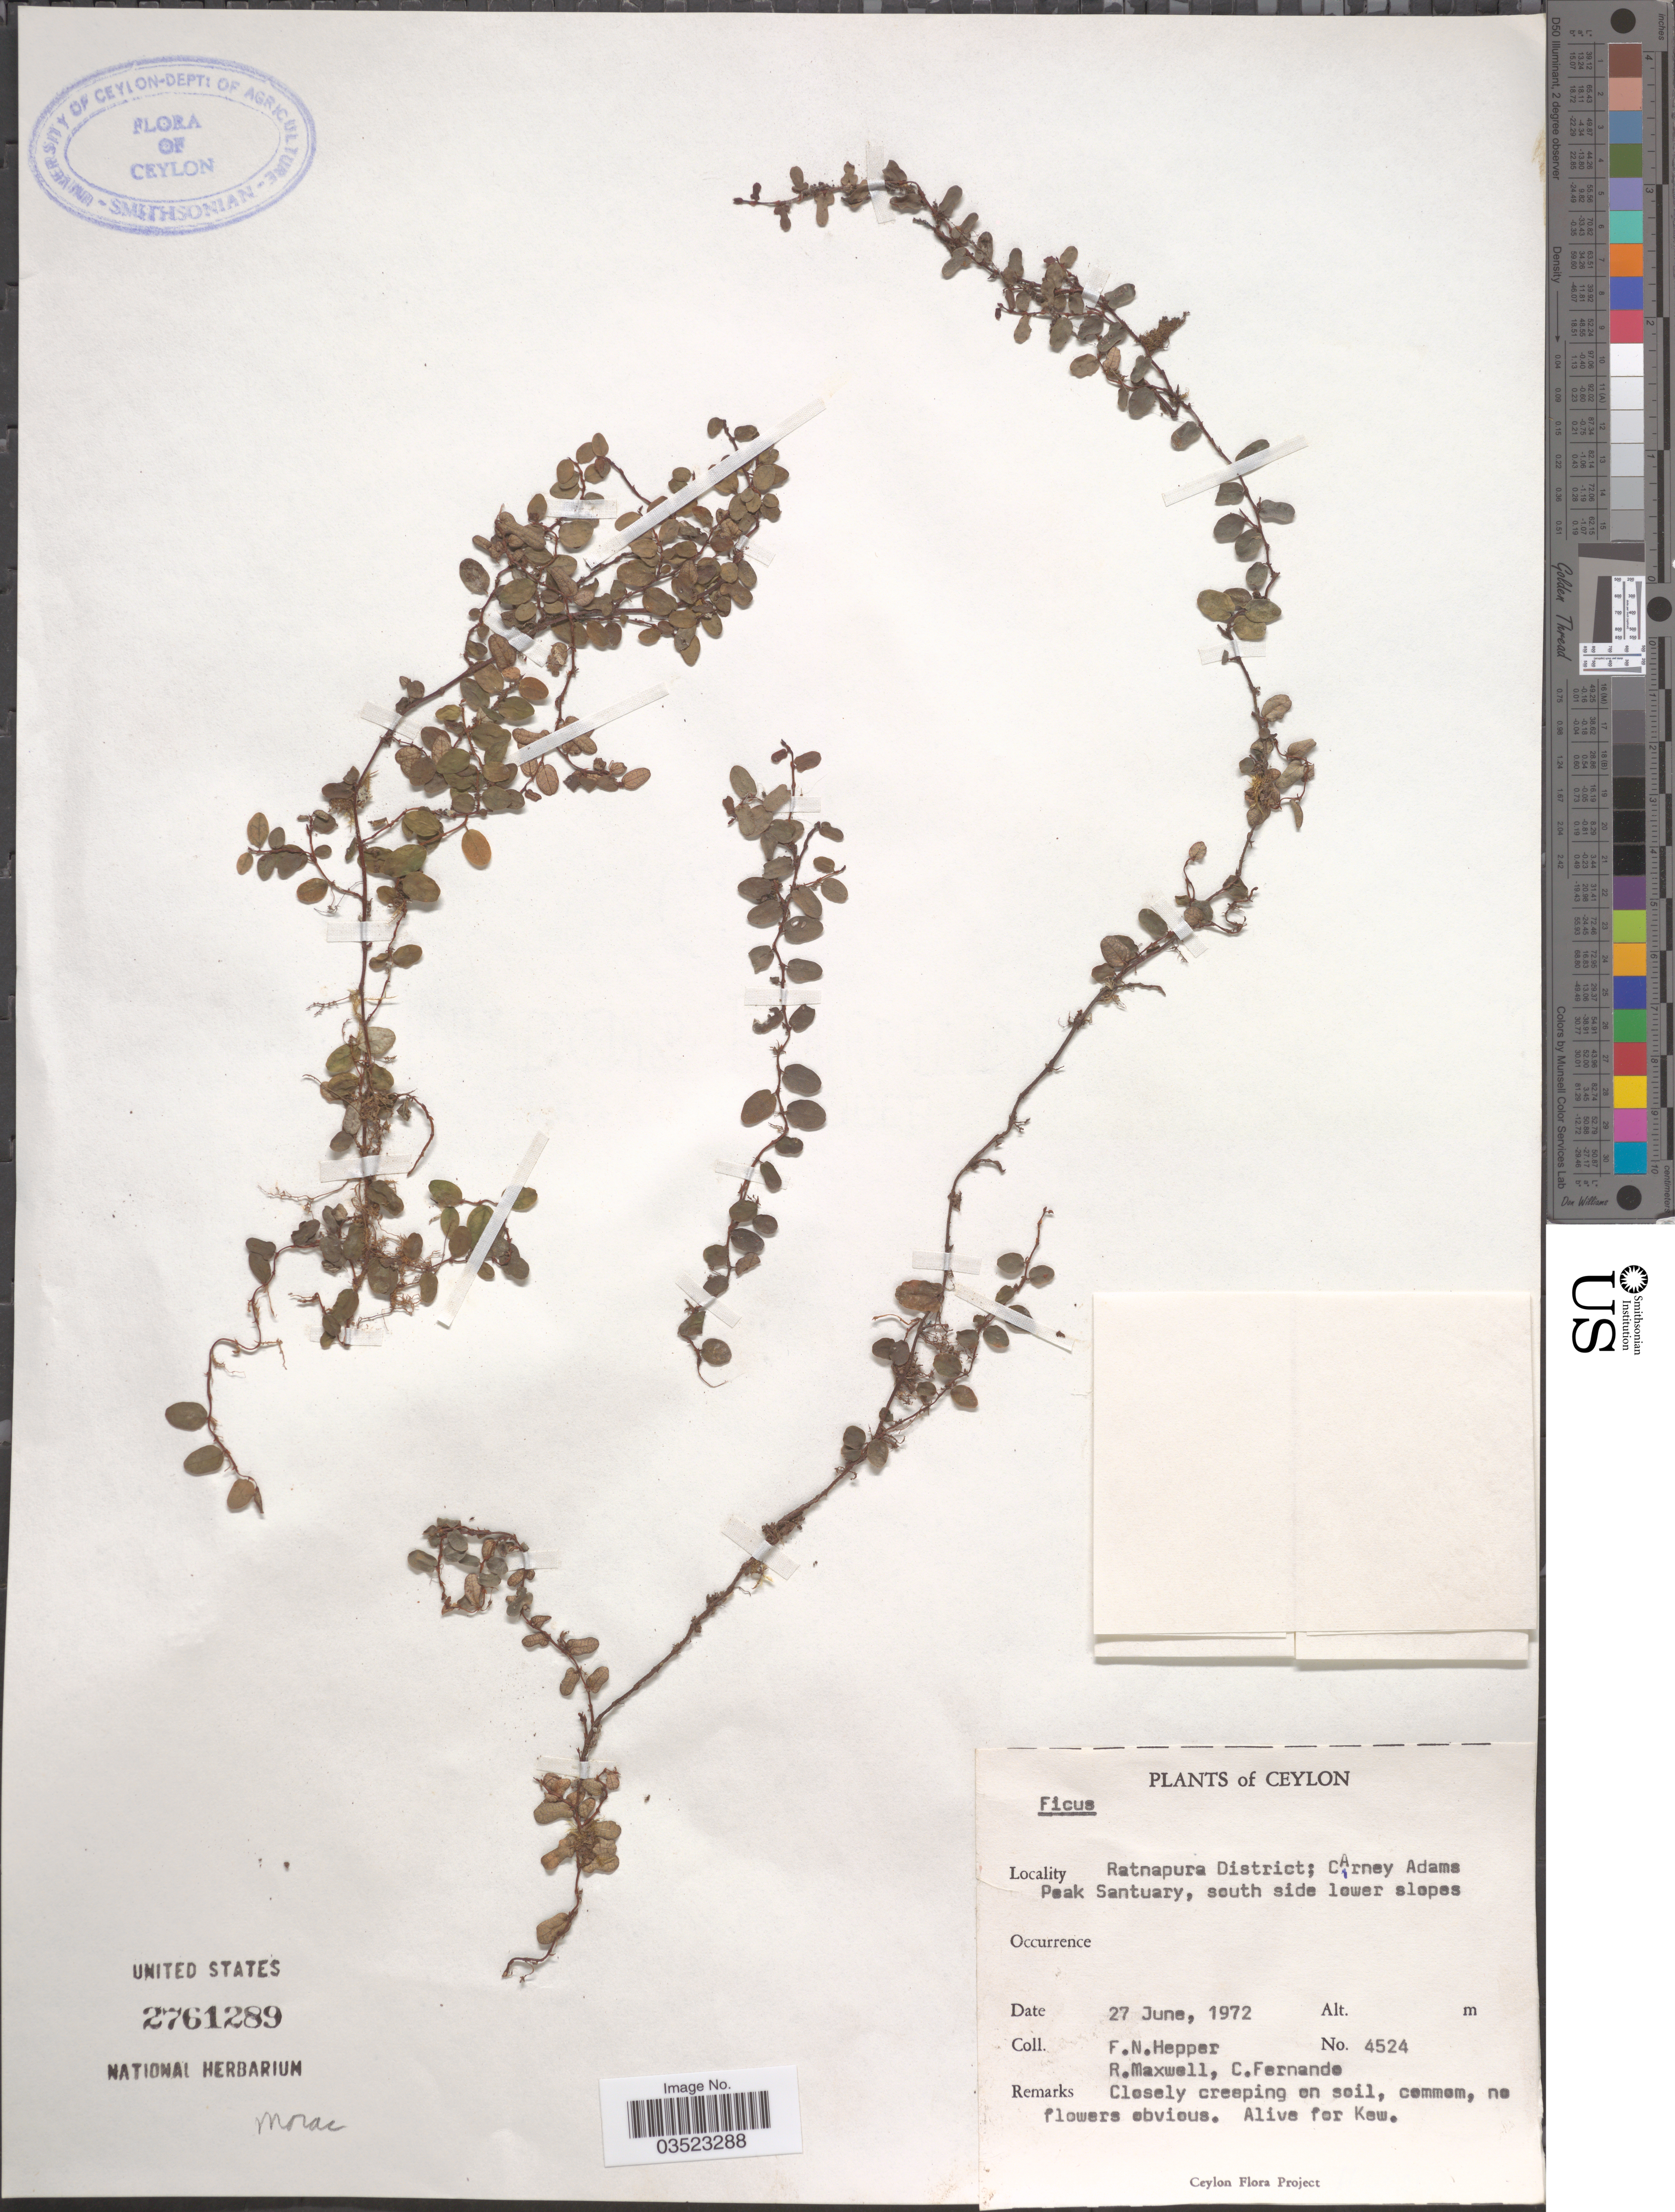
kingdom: Plantae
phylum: Tracheophyta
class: Magnoliopsida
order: Rosales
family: Moraceae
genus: Ficus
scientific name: Ficus sp.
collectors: F. Hepper, R. Maxwell & C. Fernando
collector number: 4524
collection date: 1972-06-27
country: Sri Lanka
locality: Ceylon. Ratnapura District: Carney Adams Peak Santuary, south side lower slopes.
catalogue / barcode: US 2761289